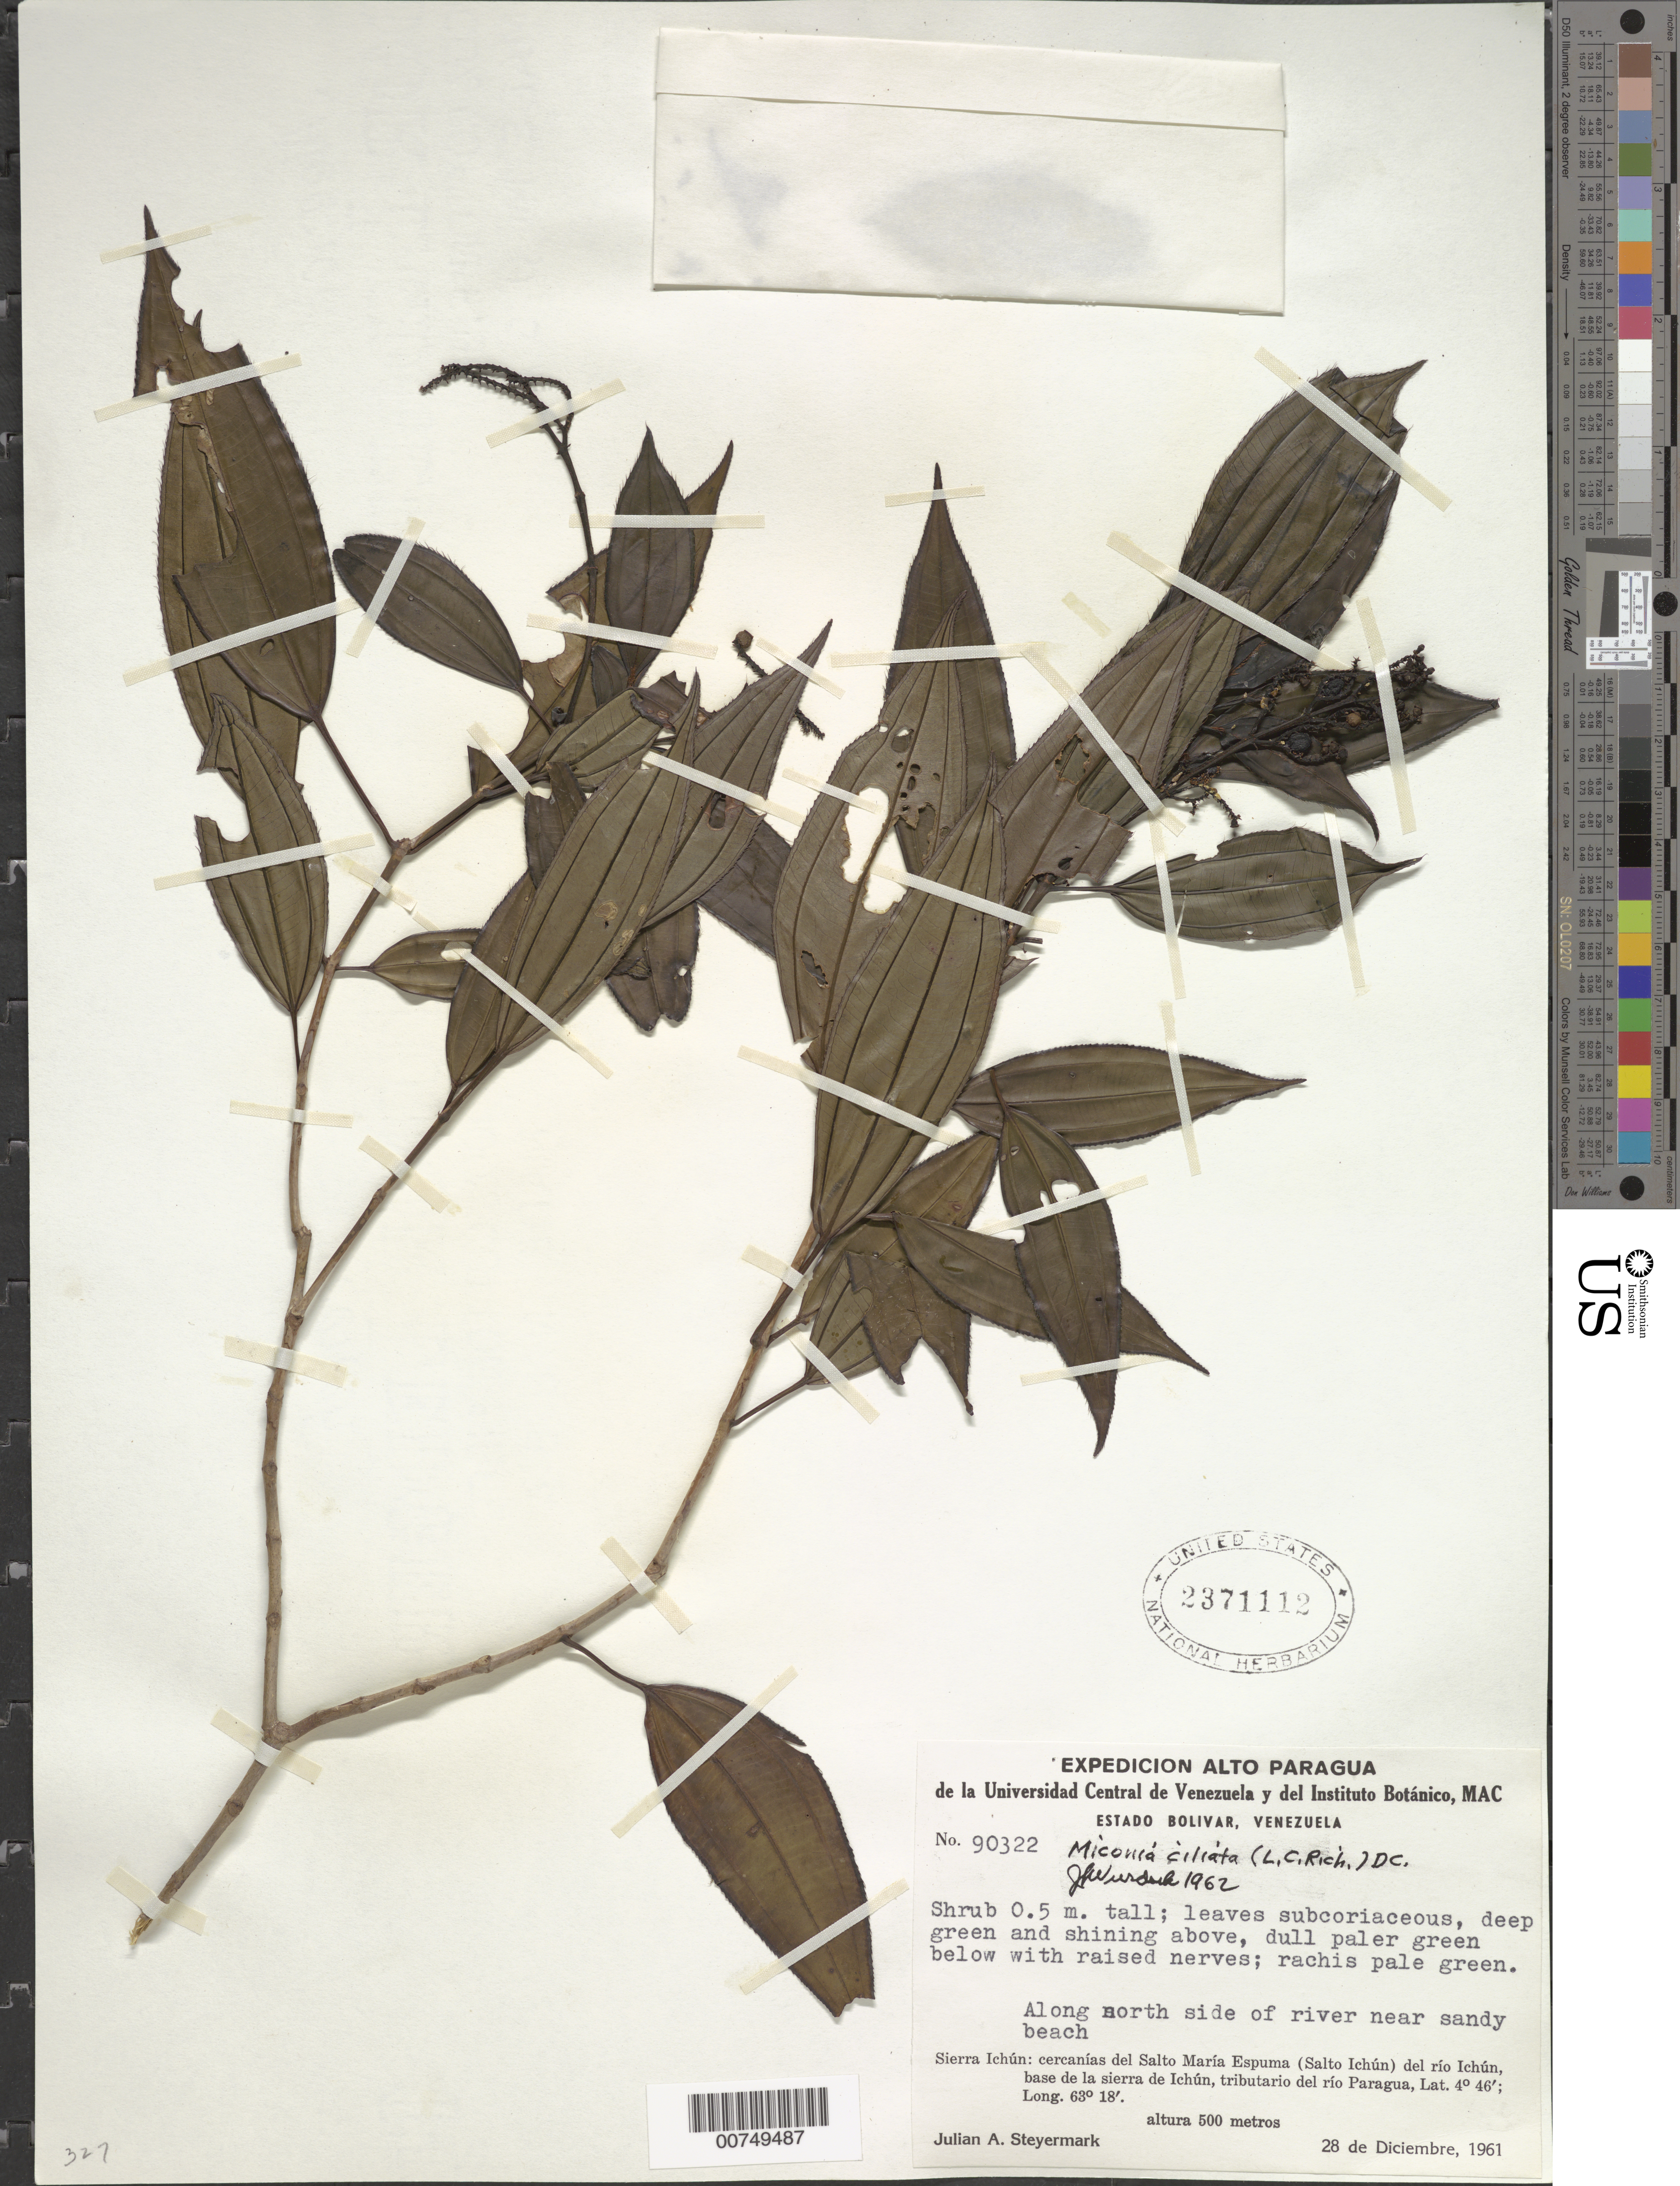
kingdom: Plantae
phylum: Tracheophyta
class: Magnoliopsida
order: Myrtales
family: Melastomataceae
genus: Miconia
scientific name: Miconia ciliata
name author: (Rich.) DC.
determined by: Wurdack, John J., (US), US (UNITED STATES)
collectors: J. Steyermark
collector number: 90322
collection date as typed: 28-Dec-61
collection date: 1961-12-28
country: Venezuela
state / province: Bolívar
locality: Sierra Ichún, Salto María Espuma (Salto Ichún) del Río Ichún (tributary of río Paragua), base de la sierra de Ichún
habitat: Sandy beach on N side of river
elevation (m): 500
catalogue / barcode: US 2371112